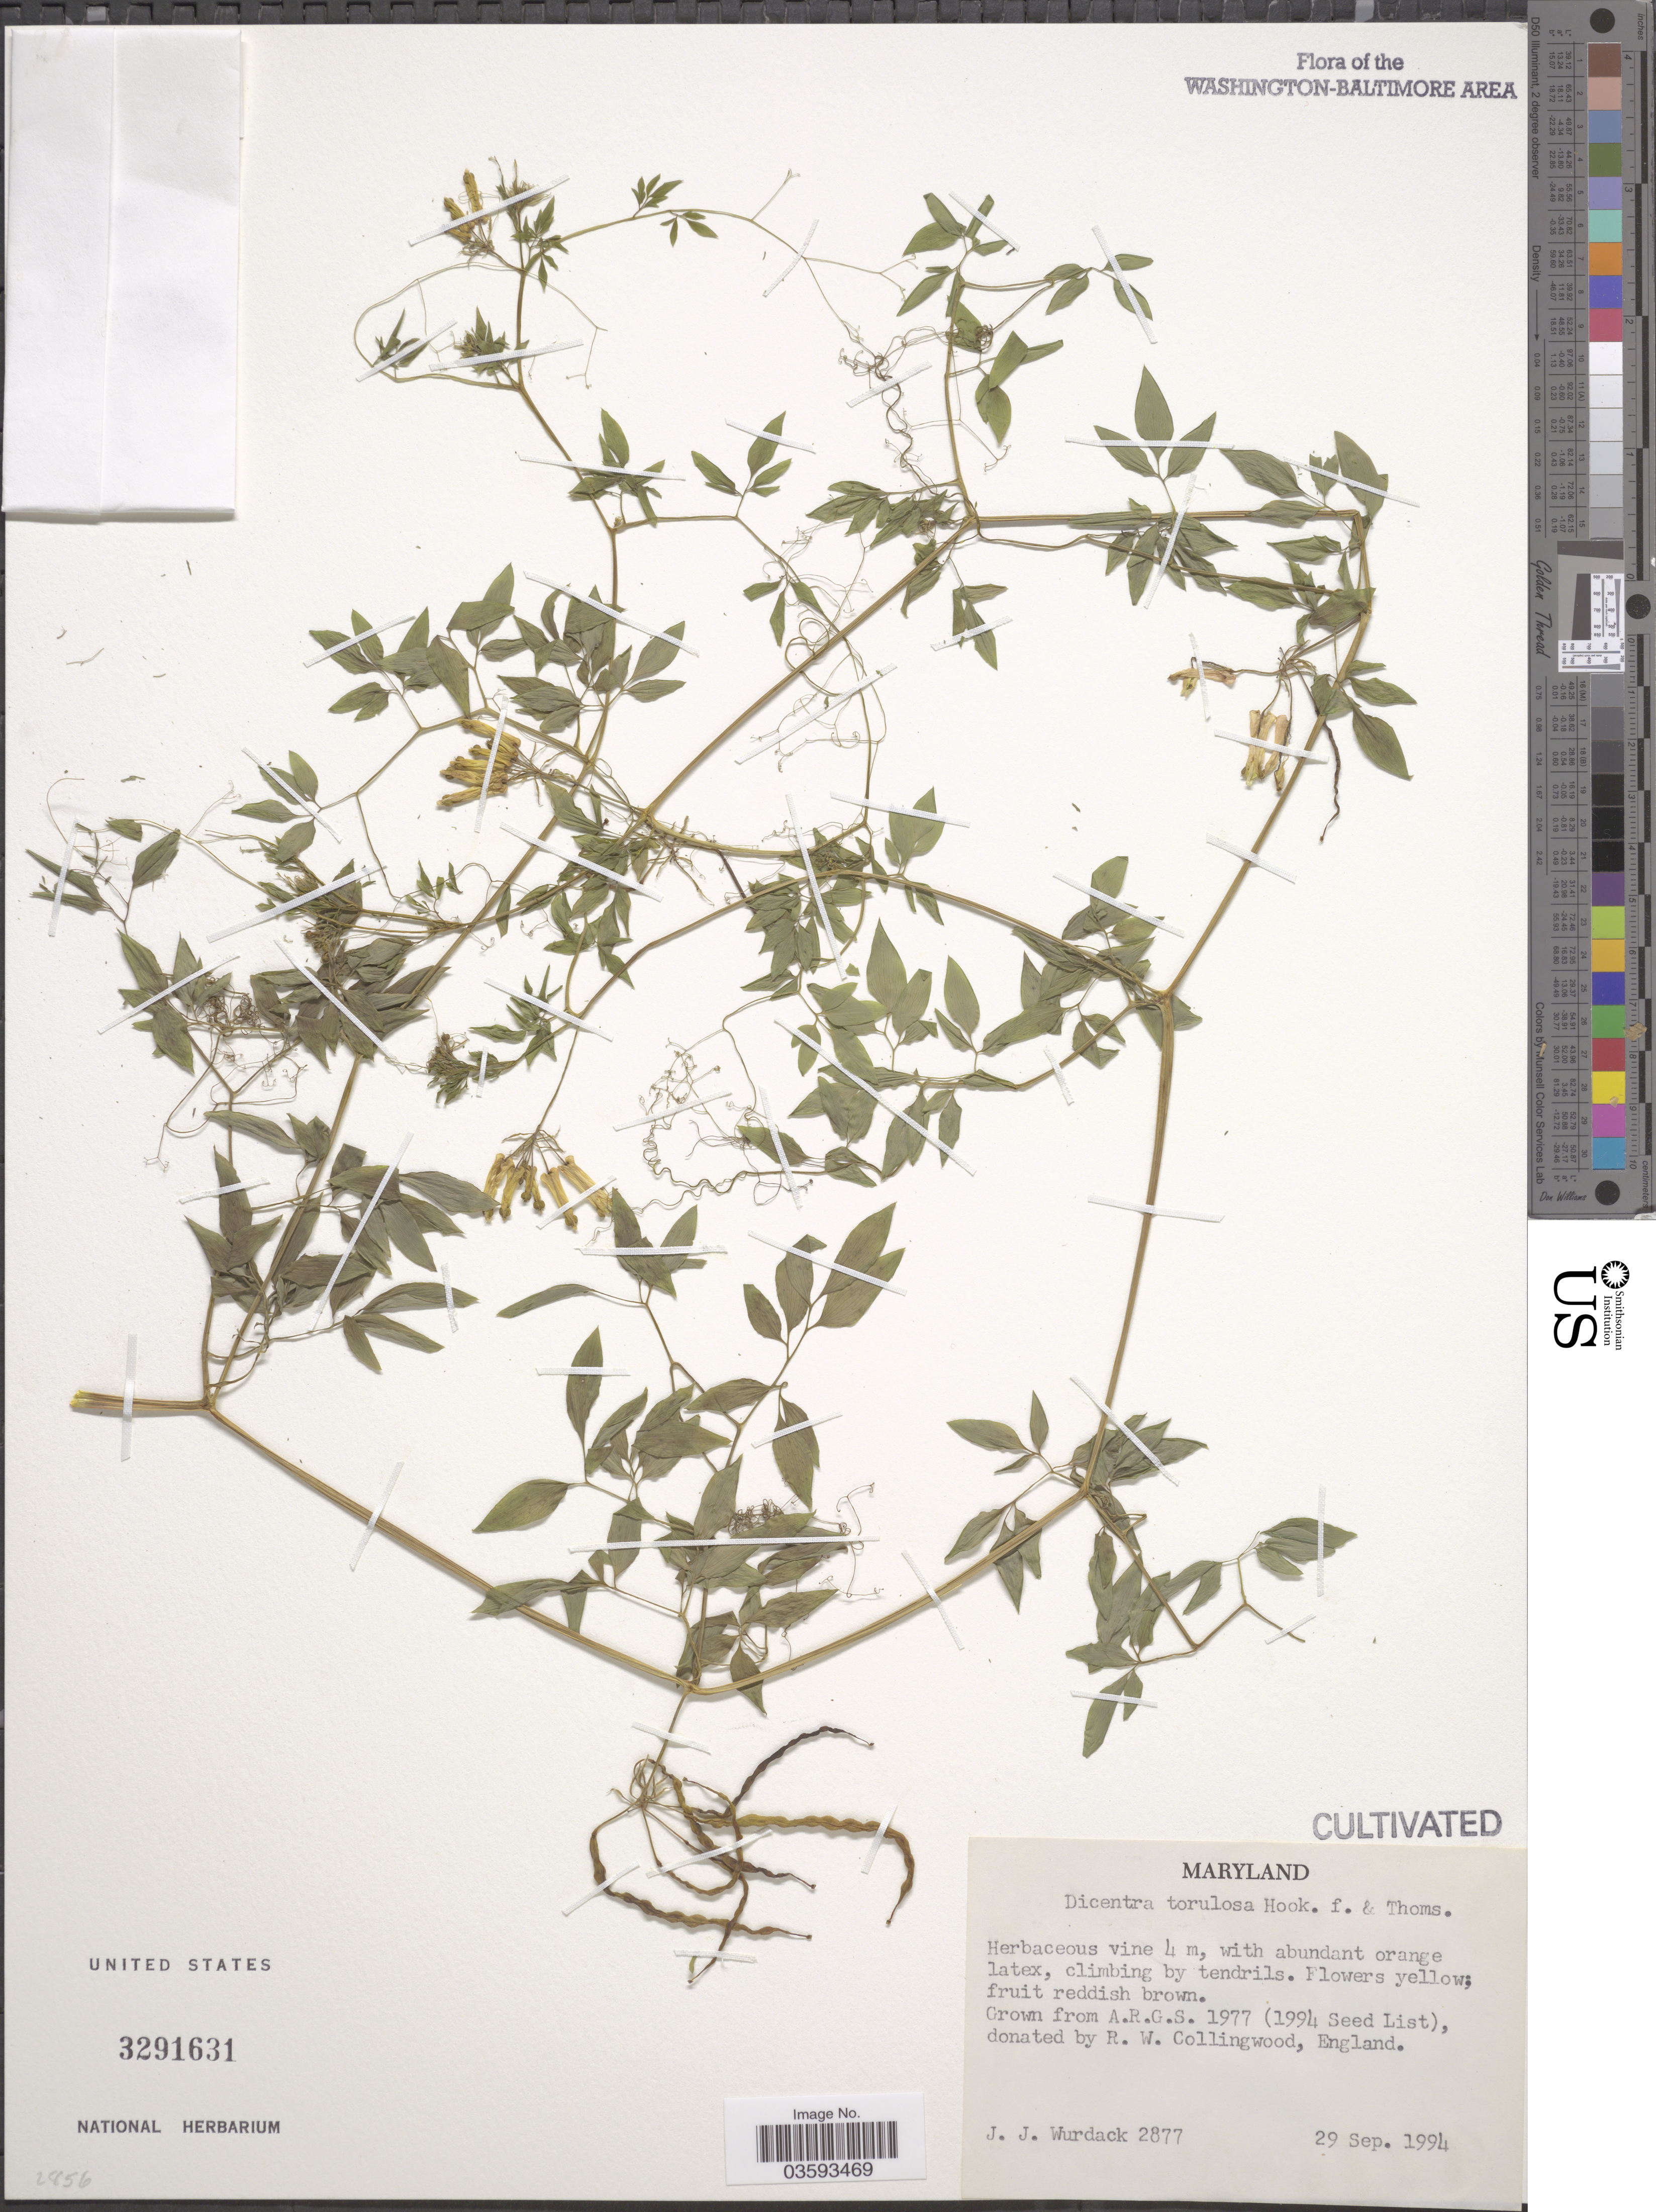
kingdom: Plantae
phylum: Tracheophyta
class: Magnoliopsida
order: Ranunculales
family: Papaveraceae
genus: Dicentra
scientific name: Dicentra torulosa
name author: Hook. f. & Thomson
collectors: J. J. Wurdack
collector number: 2877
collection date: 1994-09-29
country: United States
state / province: Maryland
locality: Grown from A.R.G.S. 1977 (1994 Seed List).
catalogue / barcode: US 3291631